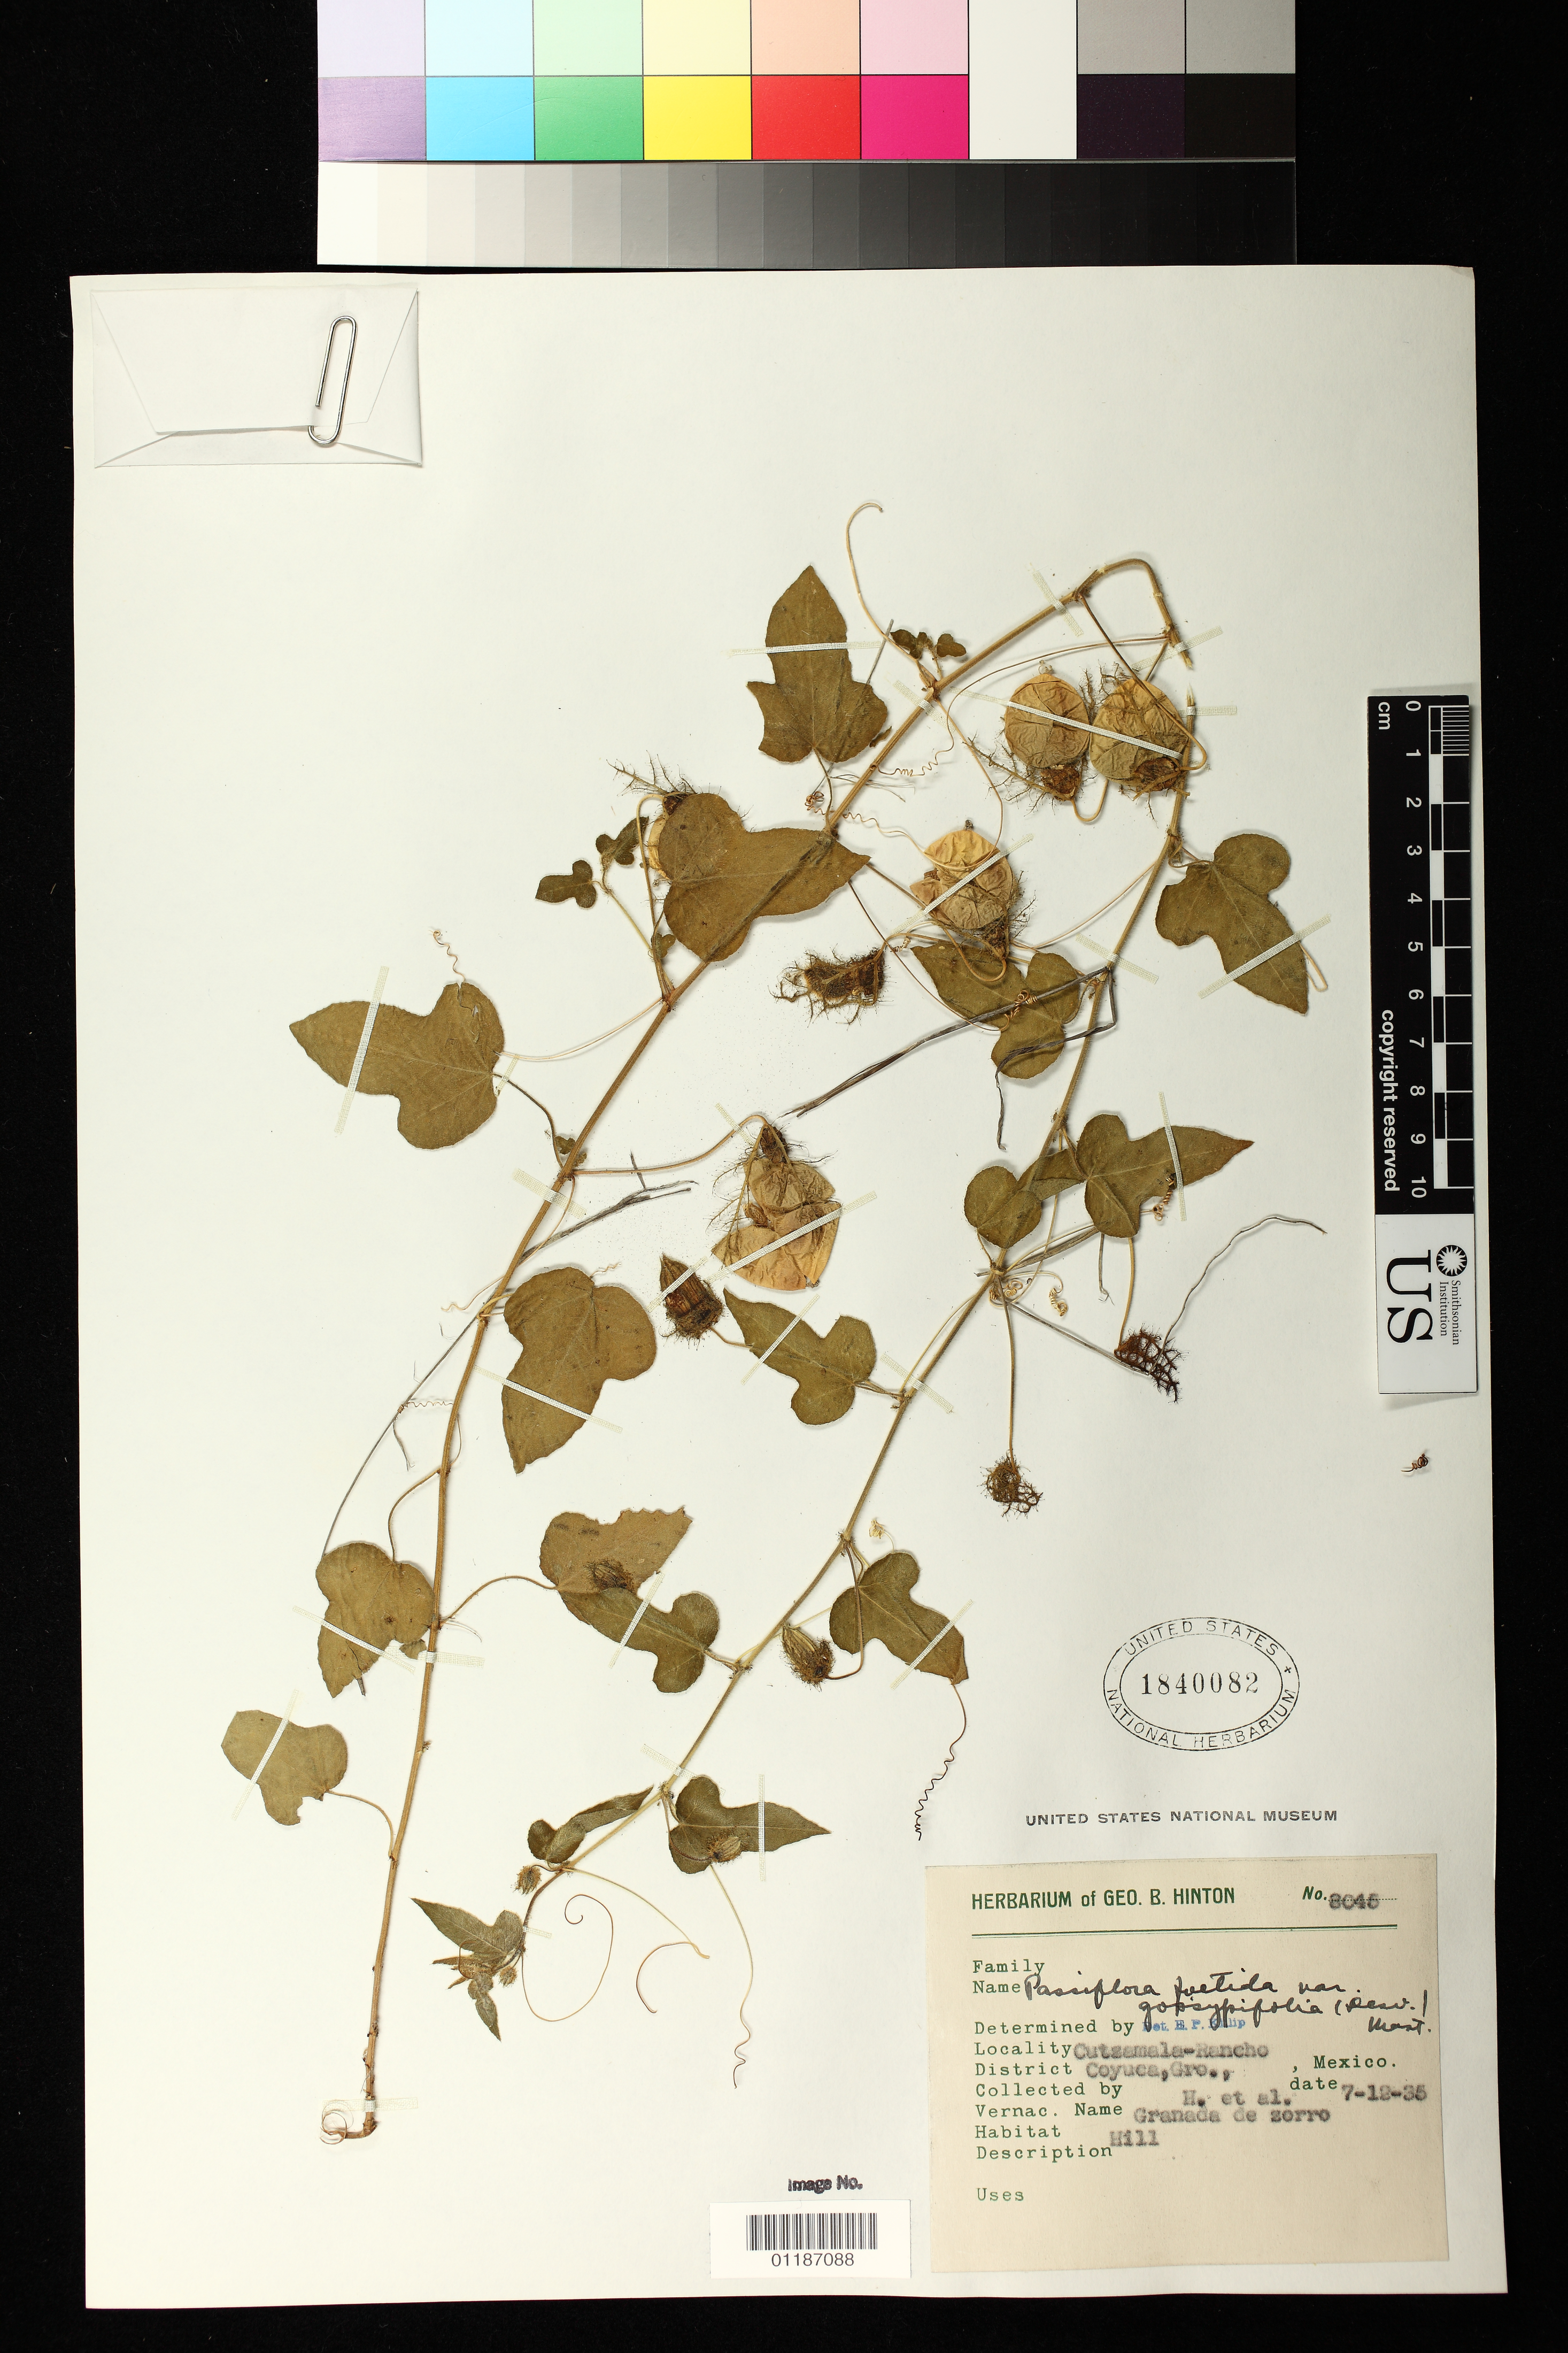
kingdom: Plantae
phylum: Tracheophyta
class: Magnoliopsida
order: Malpighiales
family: Passifloraceae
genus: Passiflora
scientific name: Passiflora foetida var. gossypiifolia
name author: (Desv.) Mast.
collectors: G. B. Hinton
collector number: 8045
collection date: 1935-07-12 or 1935-12-07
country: Mexico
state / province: Guerrero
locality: Cutzemala-Rancho, Coyuca.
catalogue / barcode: US 1840082